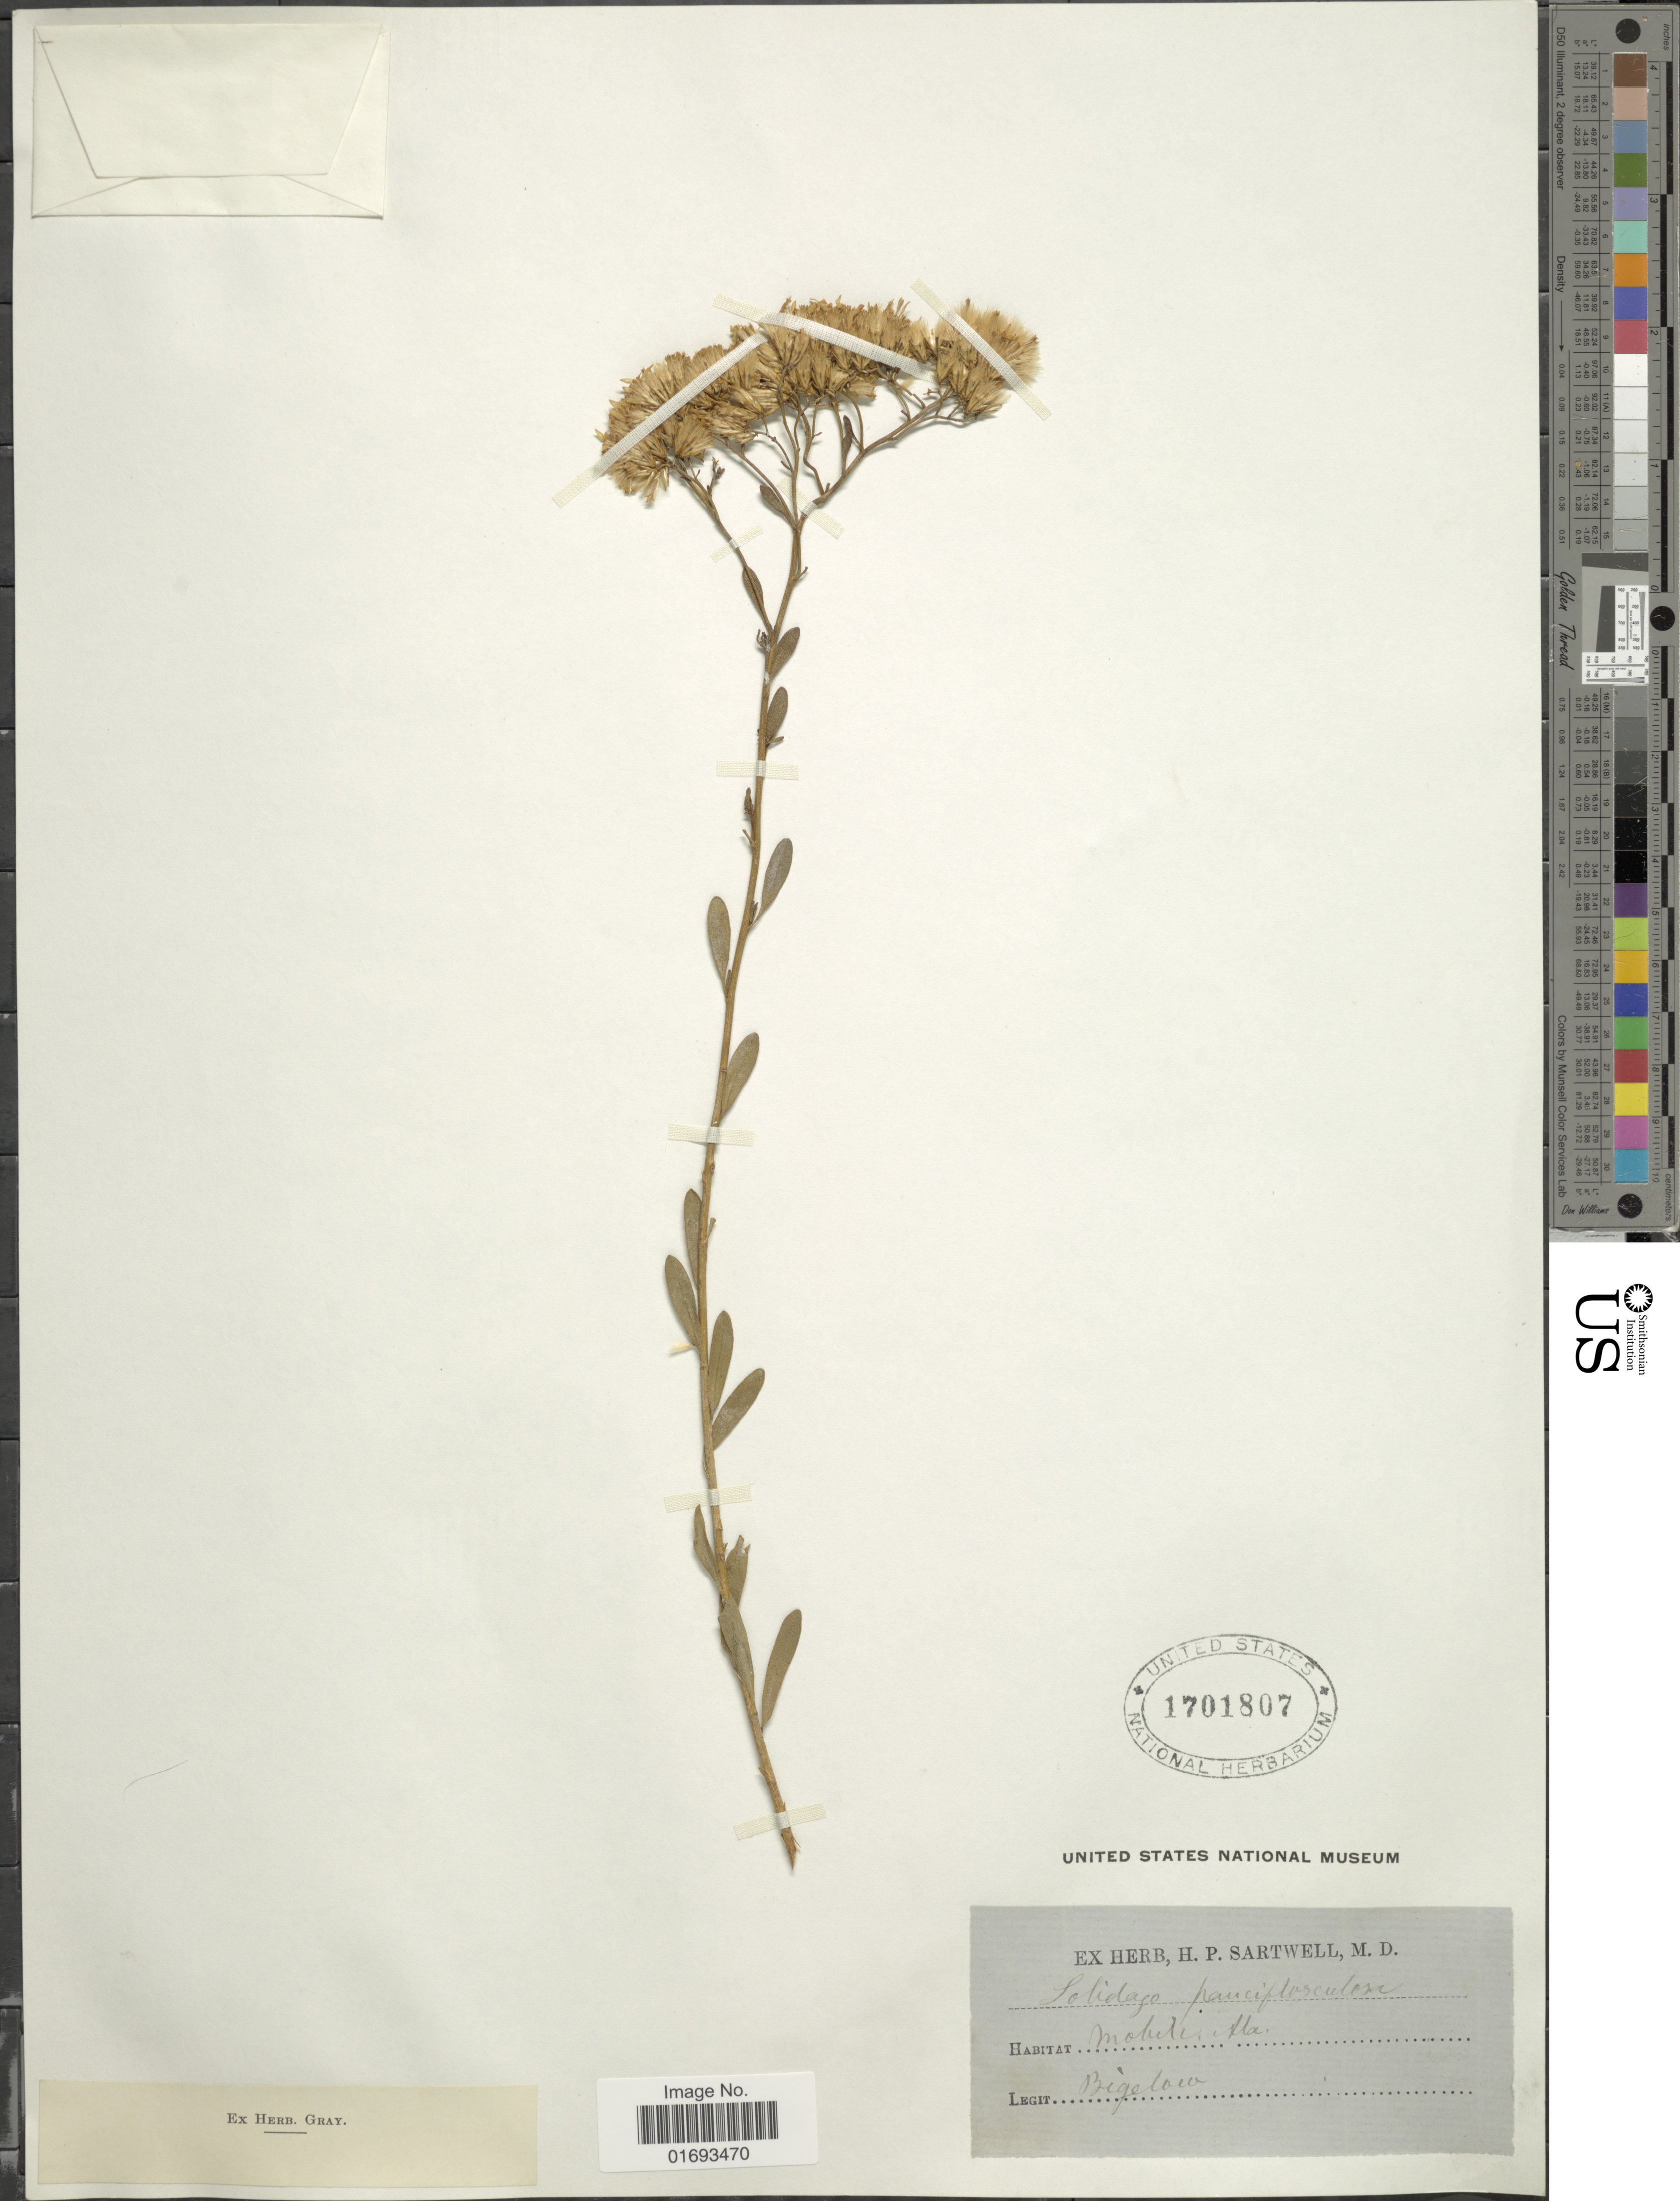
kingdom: Plantae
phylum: Tracheophyta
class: Magnoliopsida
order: Asterales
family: Asteraceae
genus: Chrysoma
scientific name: Chrysoma pauciflosculosa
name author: (Michx.) Greene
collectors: -. Bigelow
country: United States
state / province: Alabama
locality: Mobile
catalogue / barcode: US 1701807